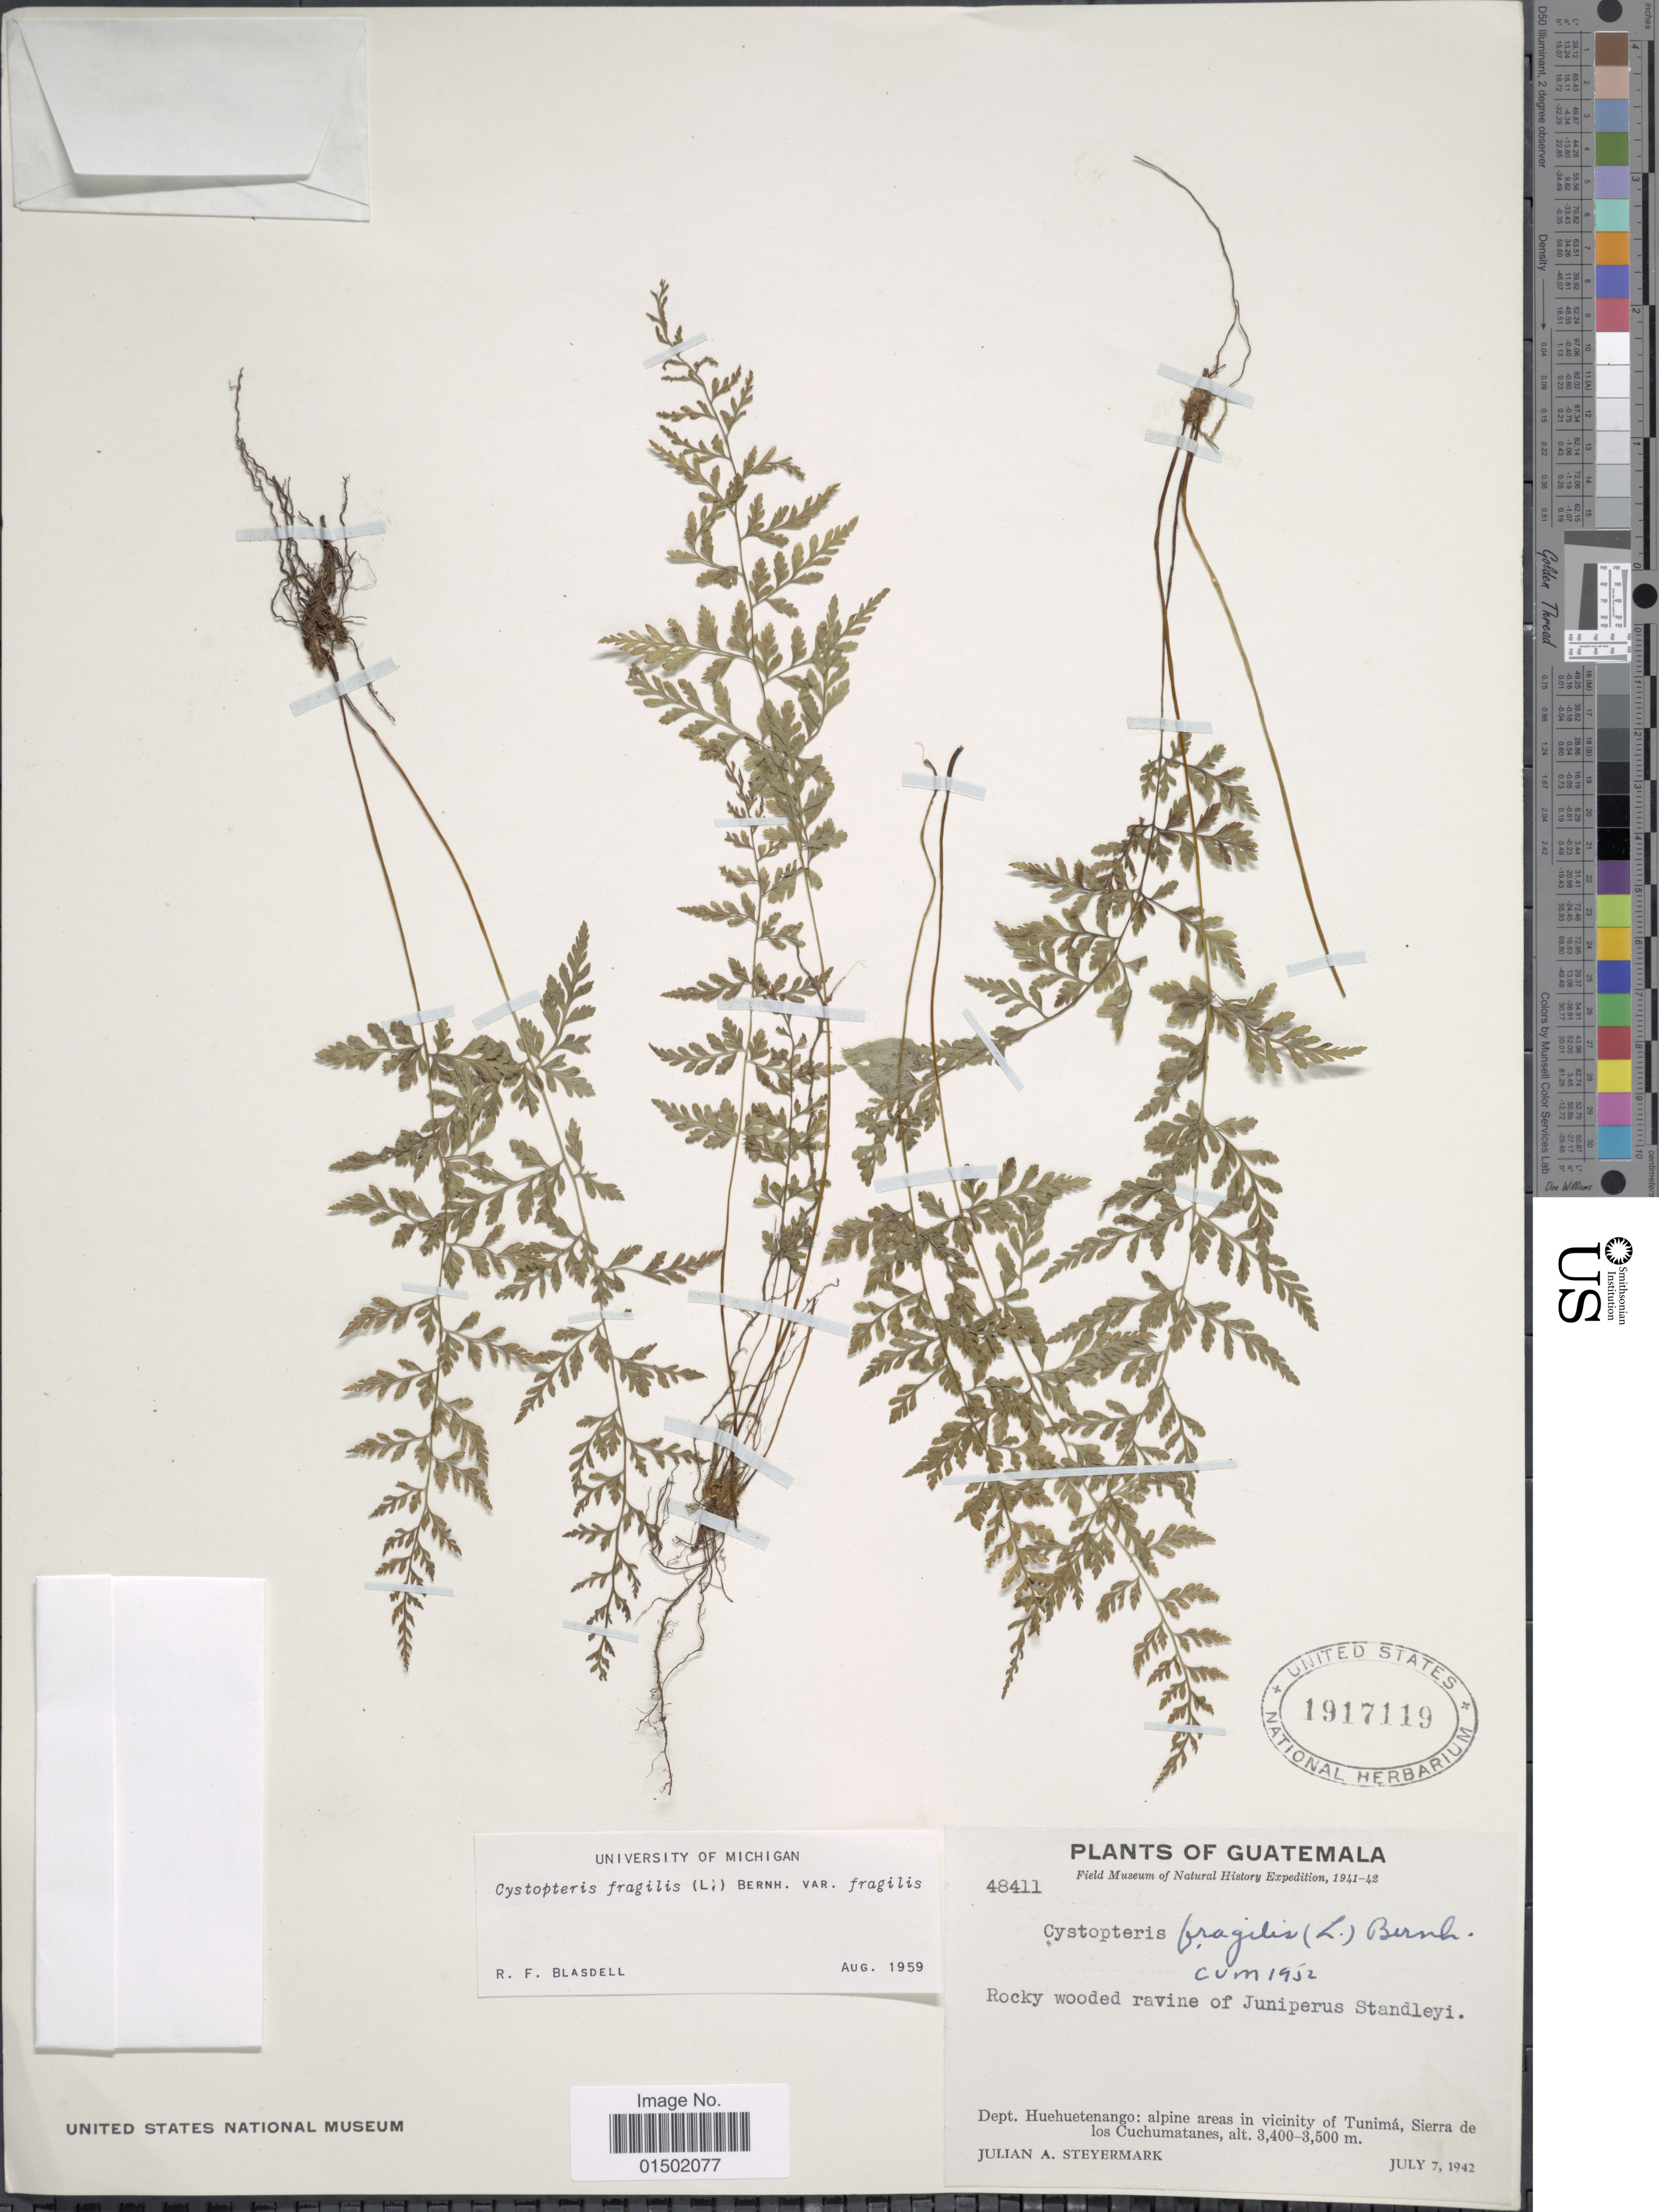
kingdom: Plantae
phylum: Tracheophyta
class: Polypodiopsida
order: Polypodiales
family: Cystopteridaceae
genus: Cystopteris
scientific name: Cystopteris fragilis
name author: (L.) Bernh.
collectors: J. Steyermark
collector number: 48411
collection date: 1942-07-07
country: Guatemala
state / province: Huehuetenango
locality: Alpine areas in vicinity of Tunima, Sierra de los Cuchumatanes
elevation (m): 3400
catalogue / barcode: US 1917119